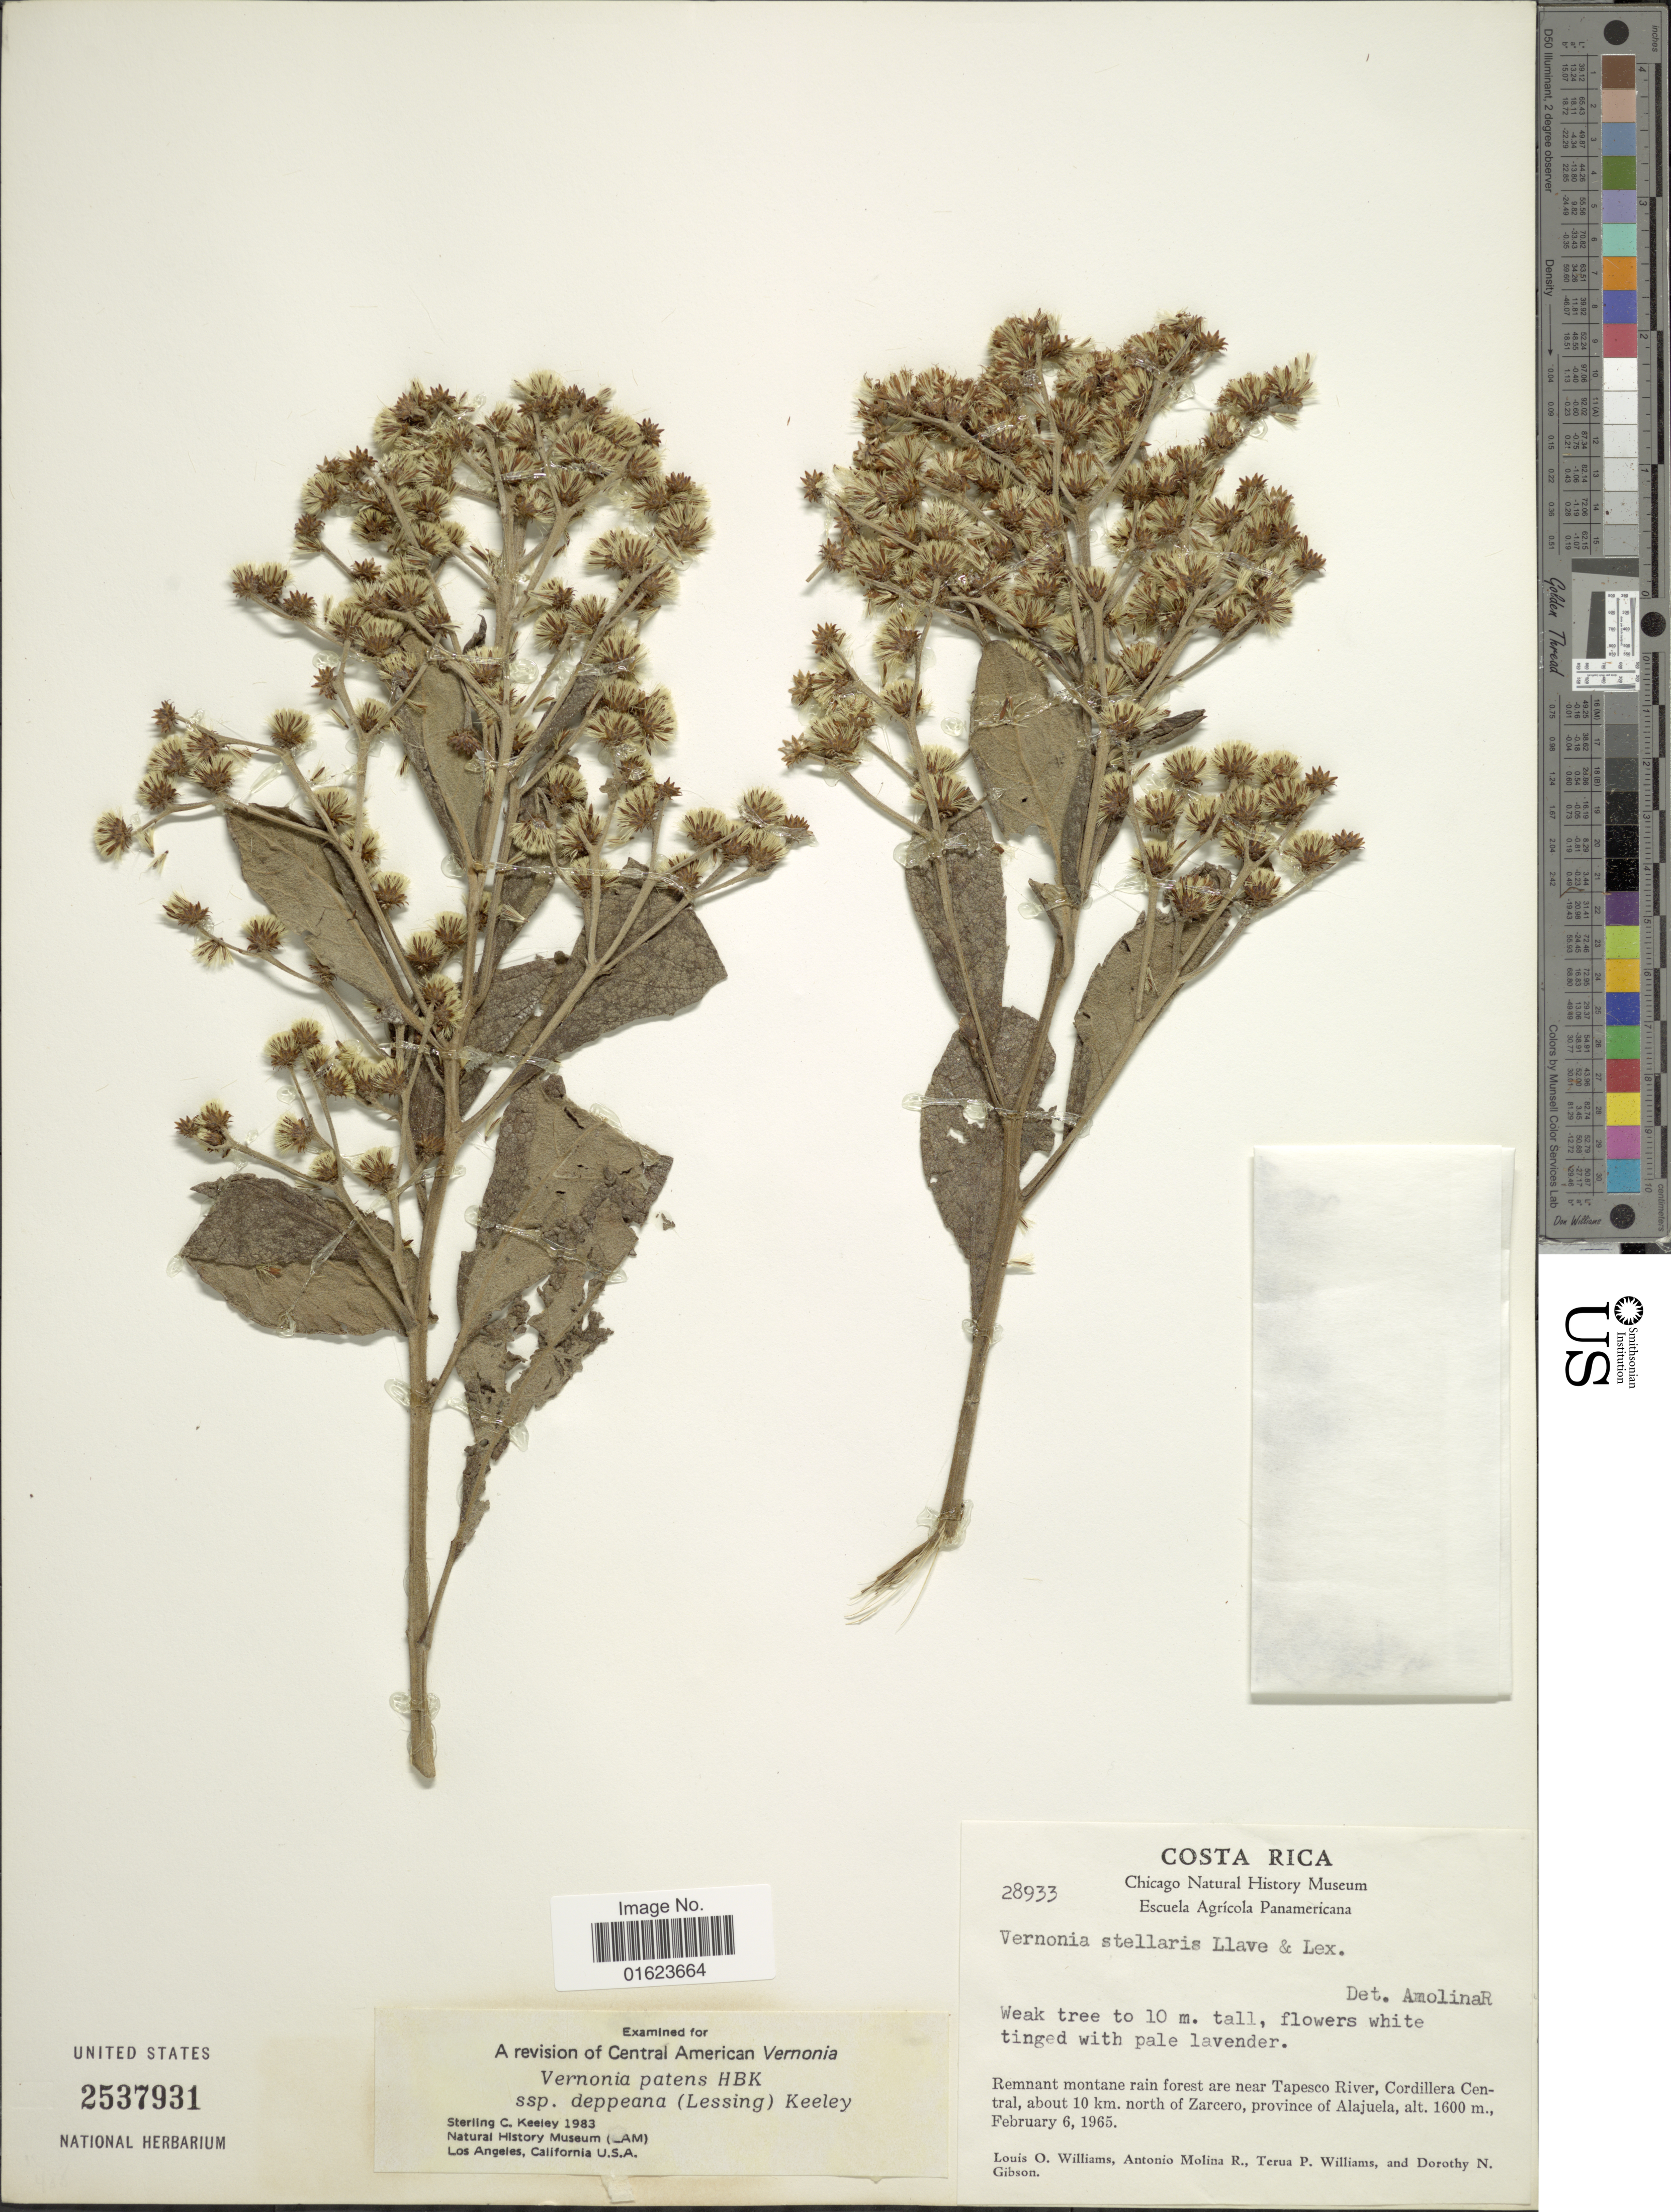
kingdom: Plantae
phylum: Tracheophyta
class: Magnoliopsida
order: Asterales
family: Asteraceae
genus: Vernonanthura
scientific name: Vernonanthura deppeana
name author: (Less.) H. Rob.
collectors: L. O. Williams, A. Molina R., T. P. Williams & D. N. Gibson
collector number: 28933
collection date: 1965-02-06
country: Costa Rica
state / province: Alajuela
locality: Costa Rica. near Tepesco River, Cordillera Central, about 10 km. north of Zarcero, province of Alajuela.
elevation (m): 1600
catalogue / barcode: US 2537931